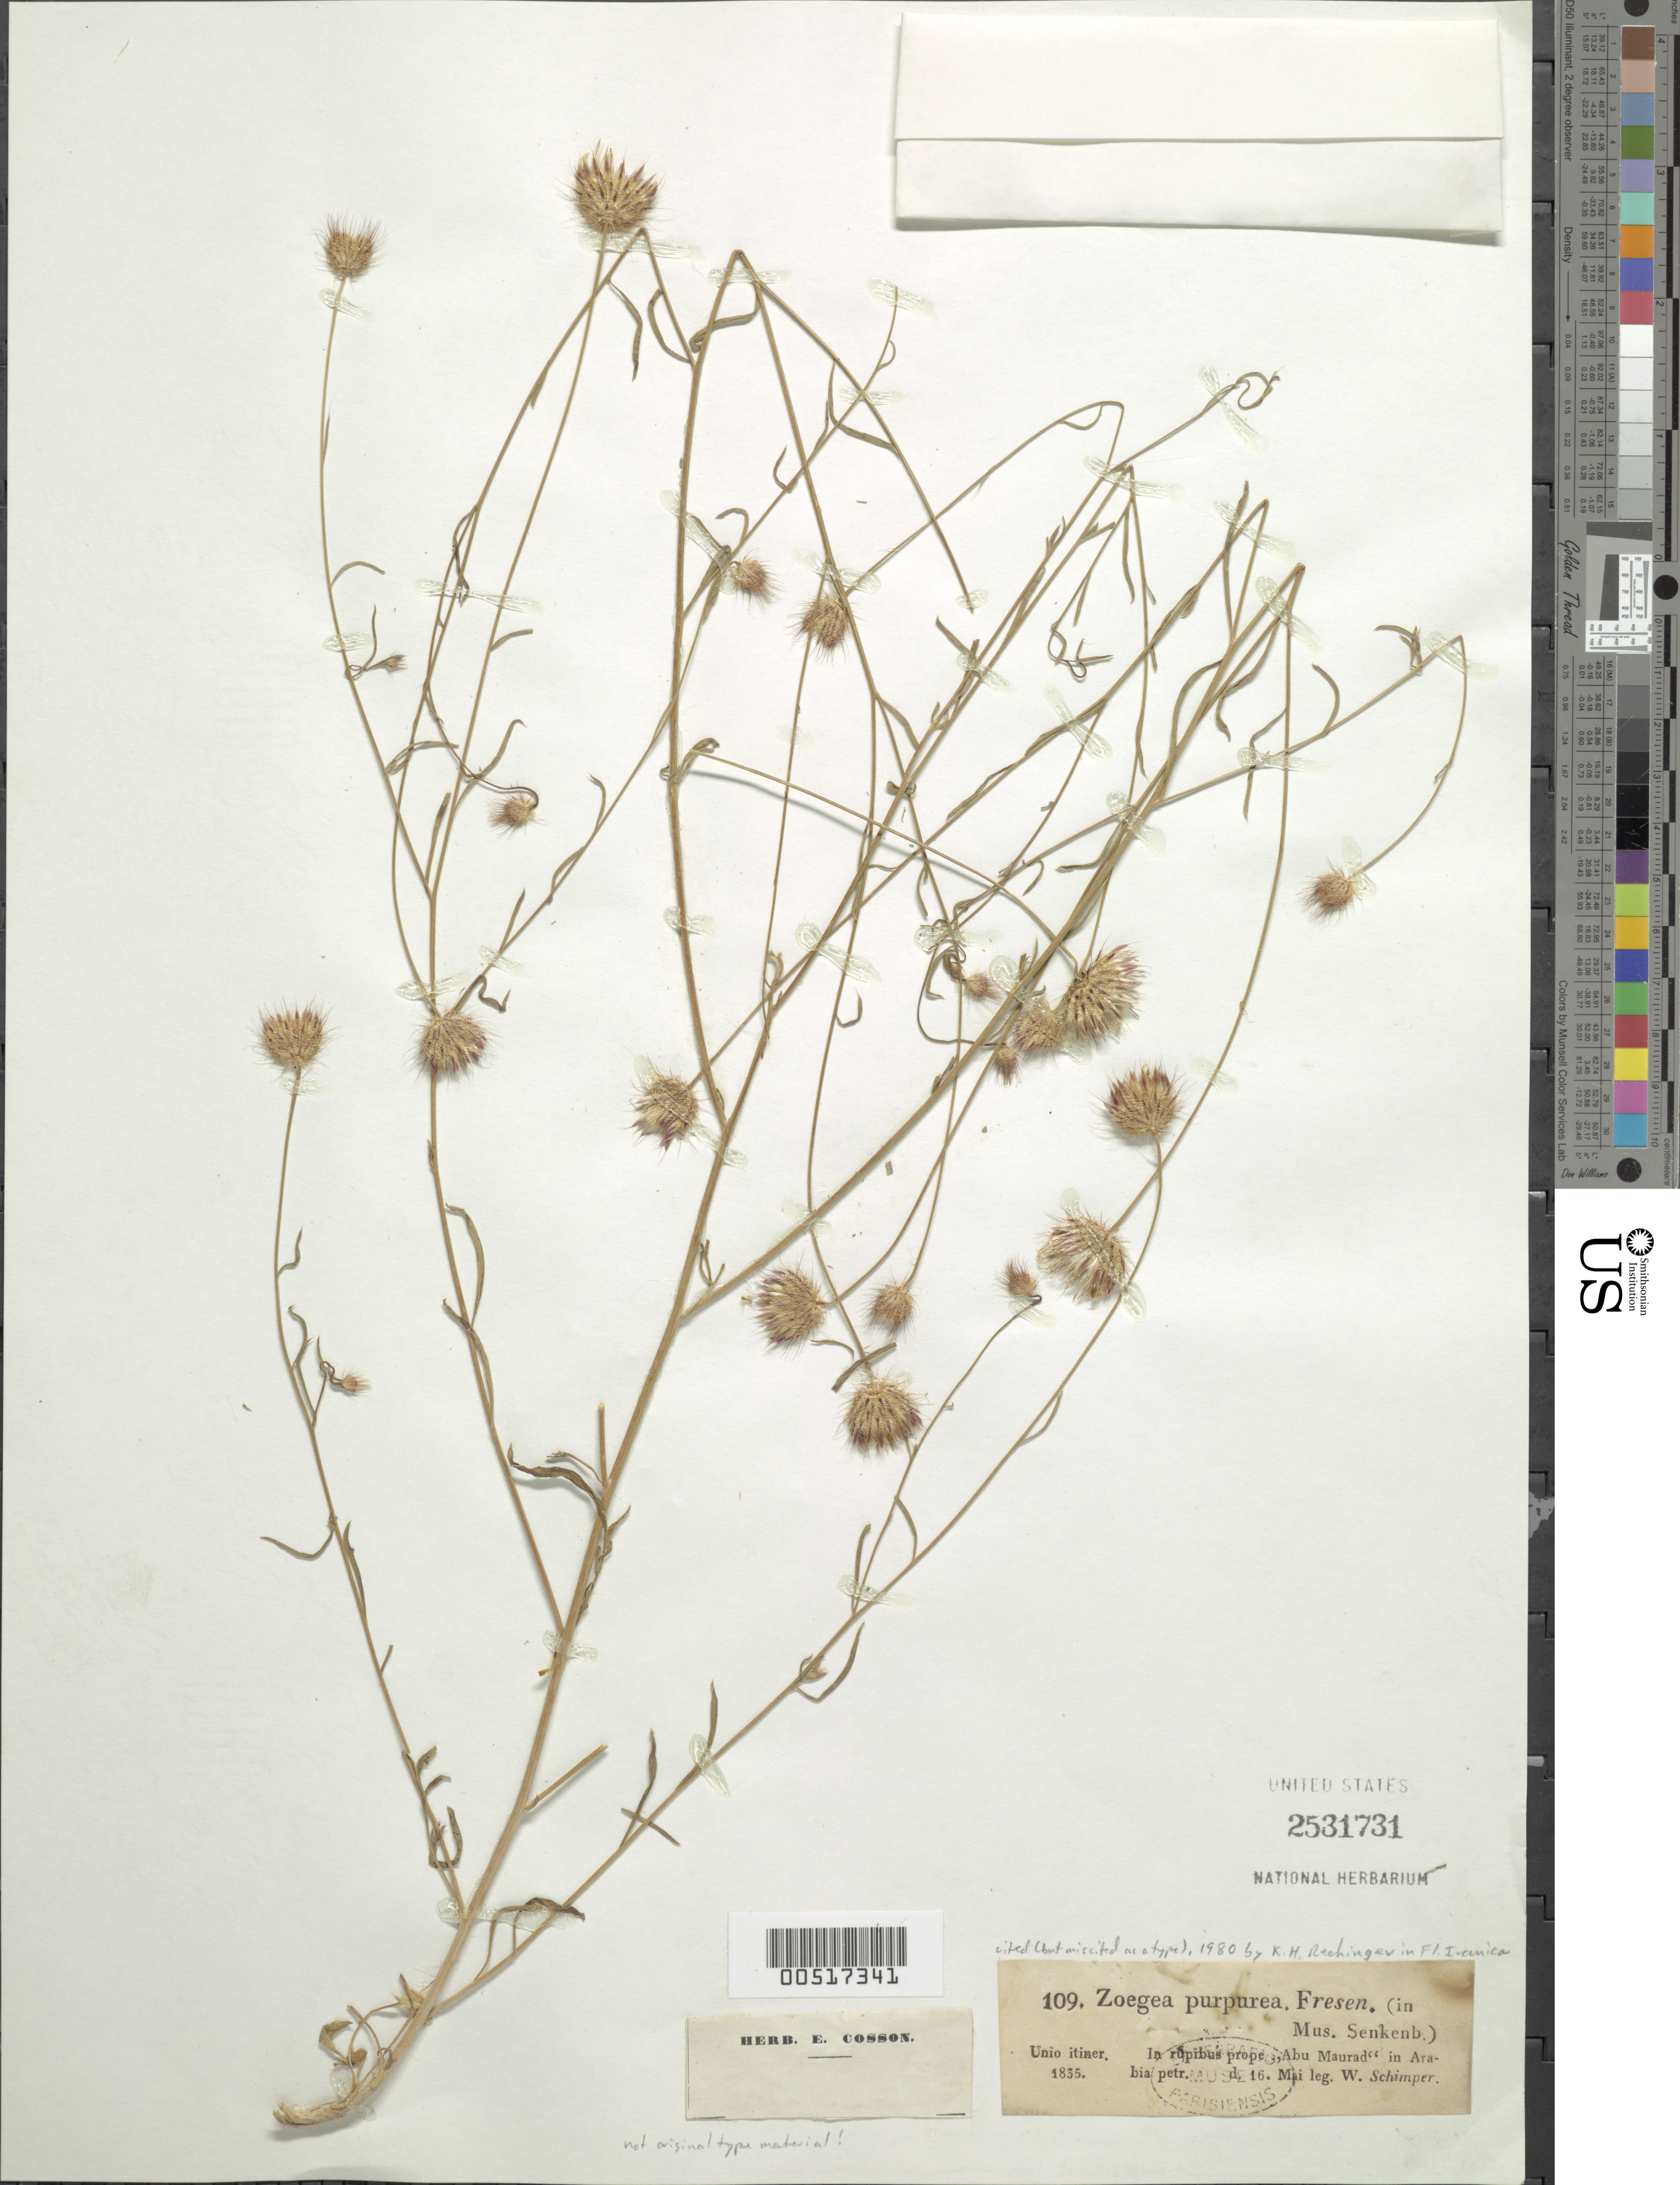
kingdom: Plantae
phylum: Tracheophyta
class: Magnoliopsida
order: Asterales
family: Asteraceae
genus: Zoegea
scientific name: Zoegea purpurea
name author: Fresen. in DC.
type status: Syntype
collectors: W. Schimper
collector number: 109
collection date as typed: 16 May 1835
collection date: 1835-05-16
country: Egypt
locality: In rupibus prope 'Abu Maurad' in Arabia Petr. [In rocks/cliffs near Abu Maurad in Arabia Petraea] [Arabia Petraea is an ancient Roman province which included parts of the Sinai Peninsula, S Israel, Jordan, and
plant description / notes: Cited as syntype in Fl. Iranica, cited in DC. Prodr. 6:562. 1837. Fresenius publ. date 1834 & this specimen 12/5/1835, acc. to Not. Syst. Leningrad 19:455. 1959.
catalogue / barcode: US 2531731